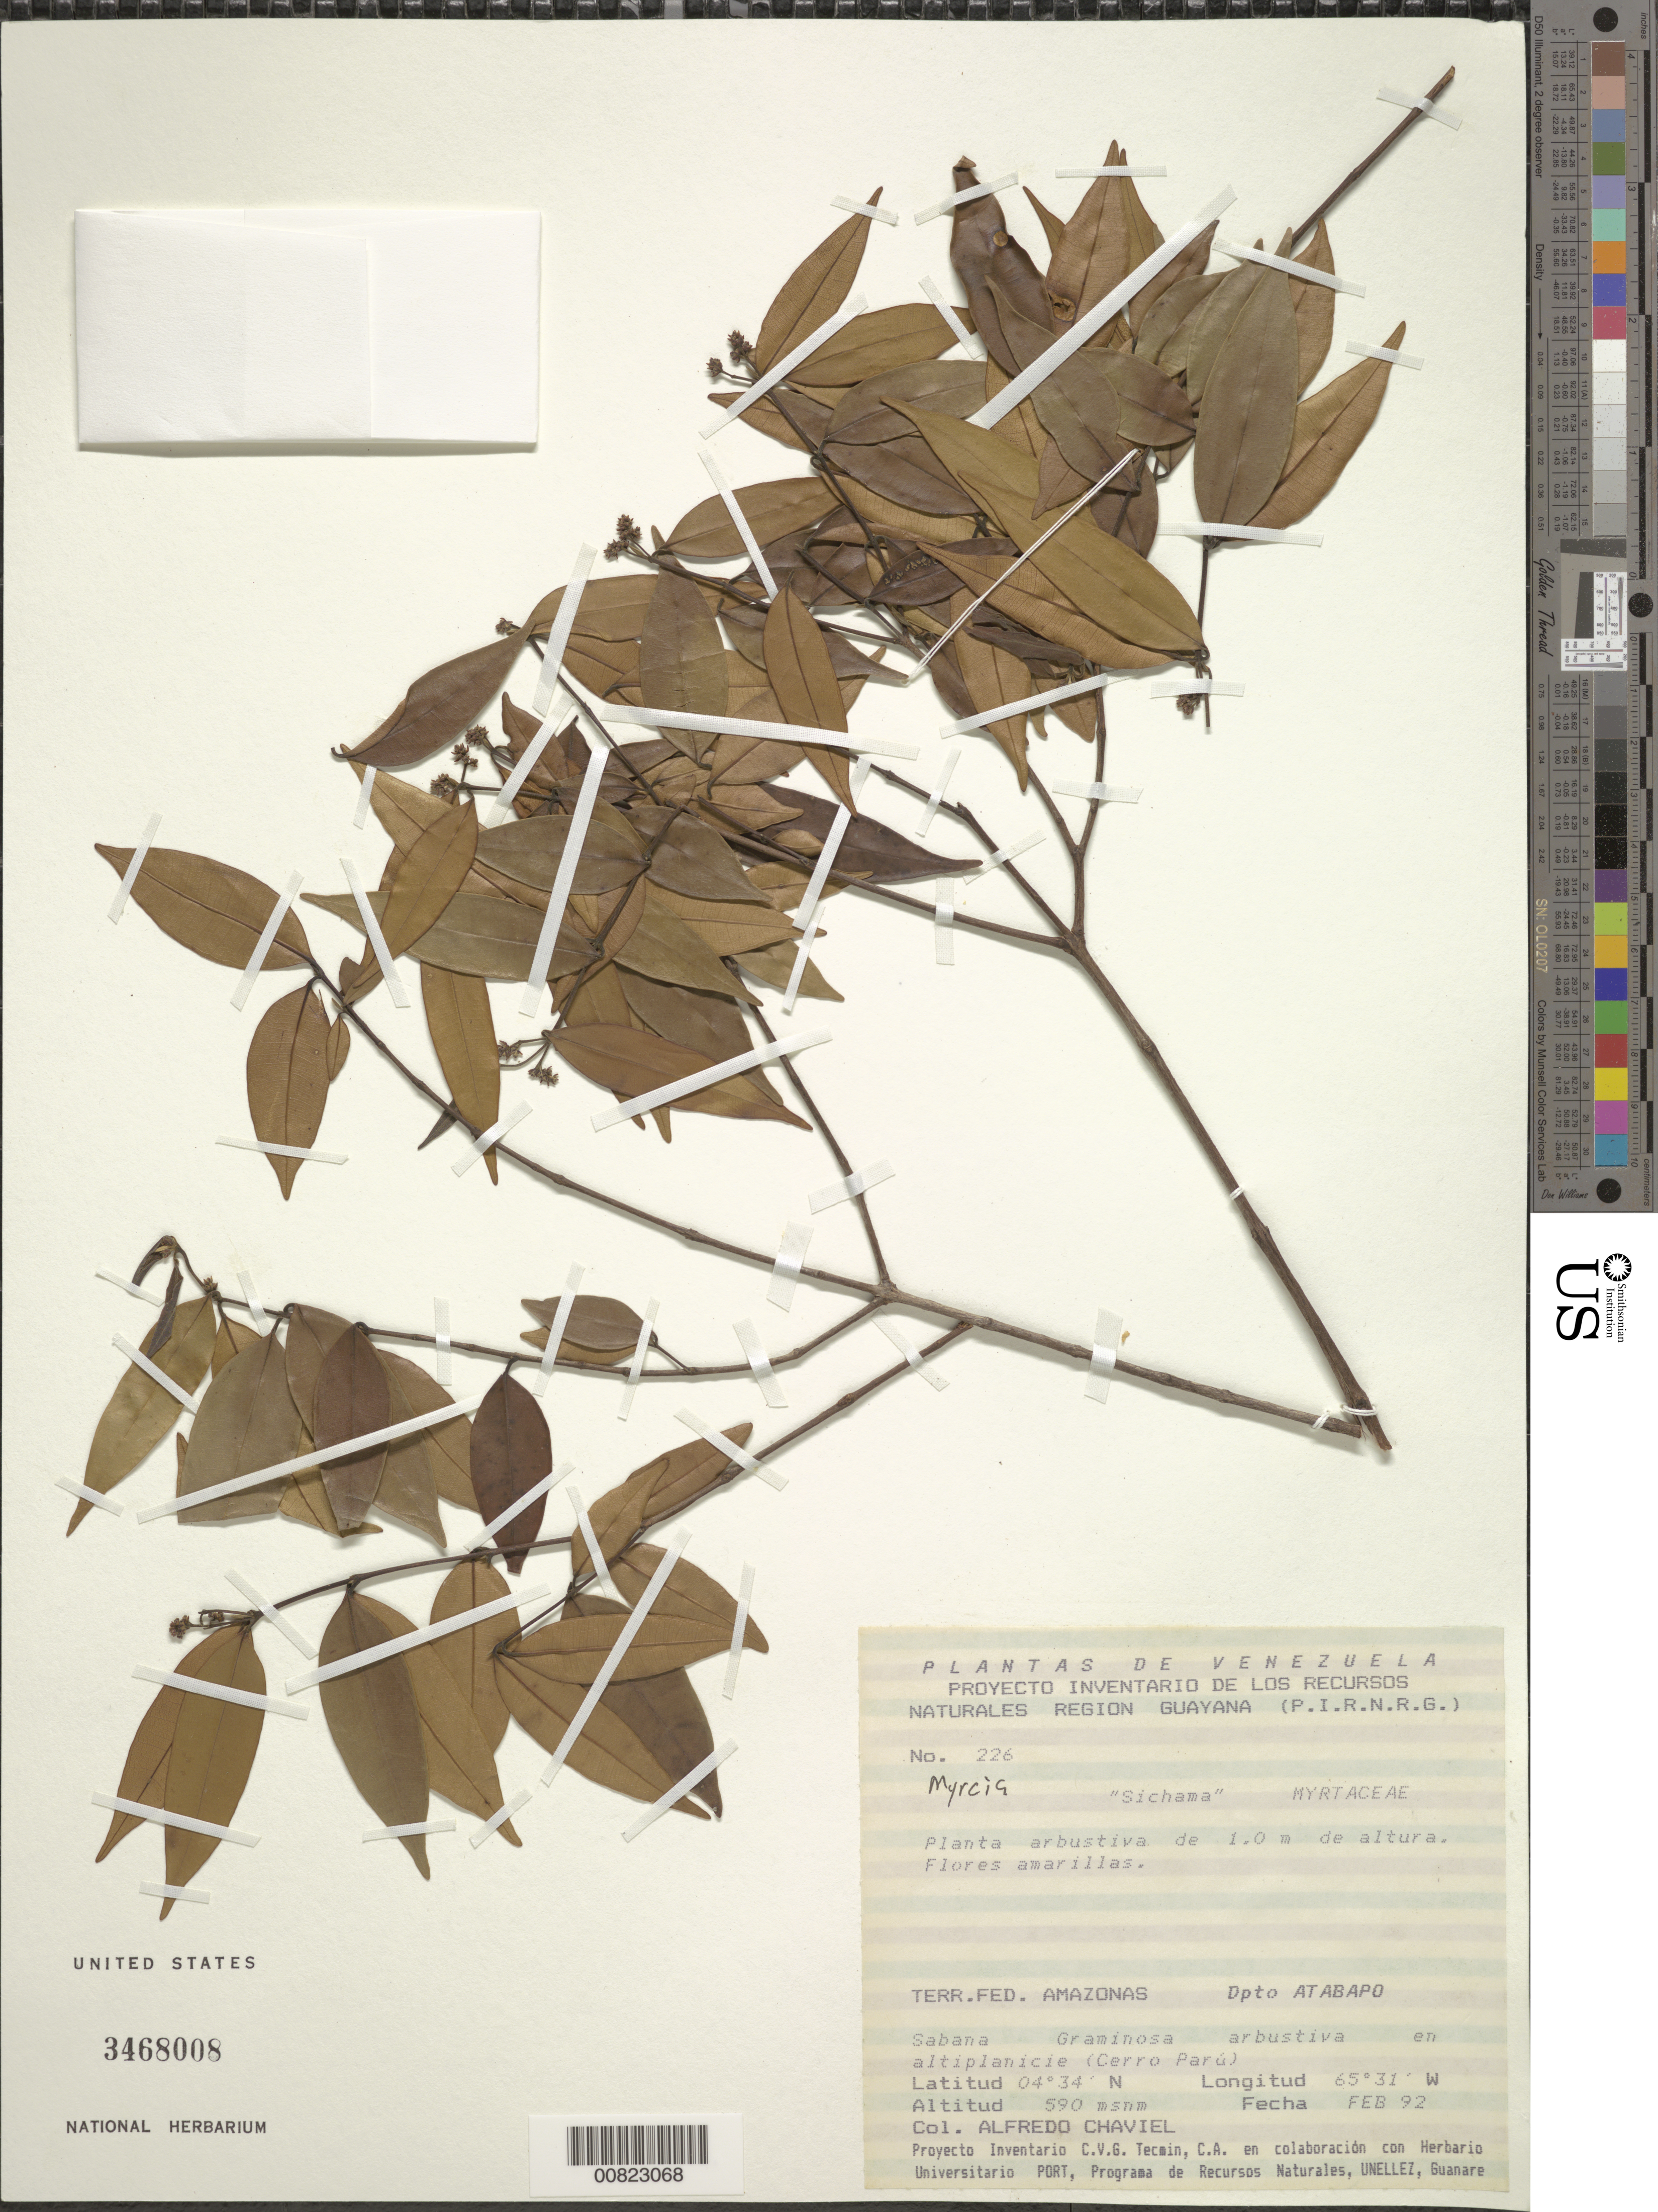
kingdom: Plantae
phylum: Tracheophyta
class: Magnoliopsida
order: Myrtales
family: Myrtaceae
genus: Myrcia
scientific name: Myrcia sp.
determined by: Holst, Bruce K.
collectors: A. Chaviel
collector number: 226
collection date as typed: Feb-92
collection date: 1992-02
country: Venezuela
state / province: Amazonas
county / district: Atabapo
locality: Cerro Parú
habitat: Sabana graminosa arbustiva en altiplanicie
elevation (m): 590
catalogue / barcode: US 3468008